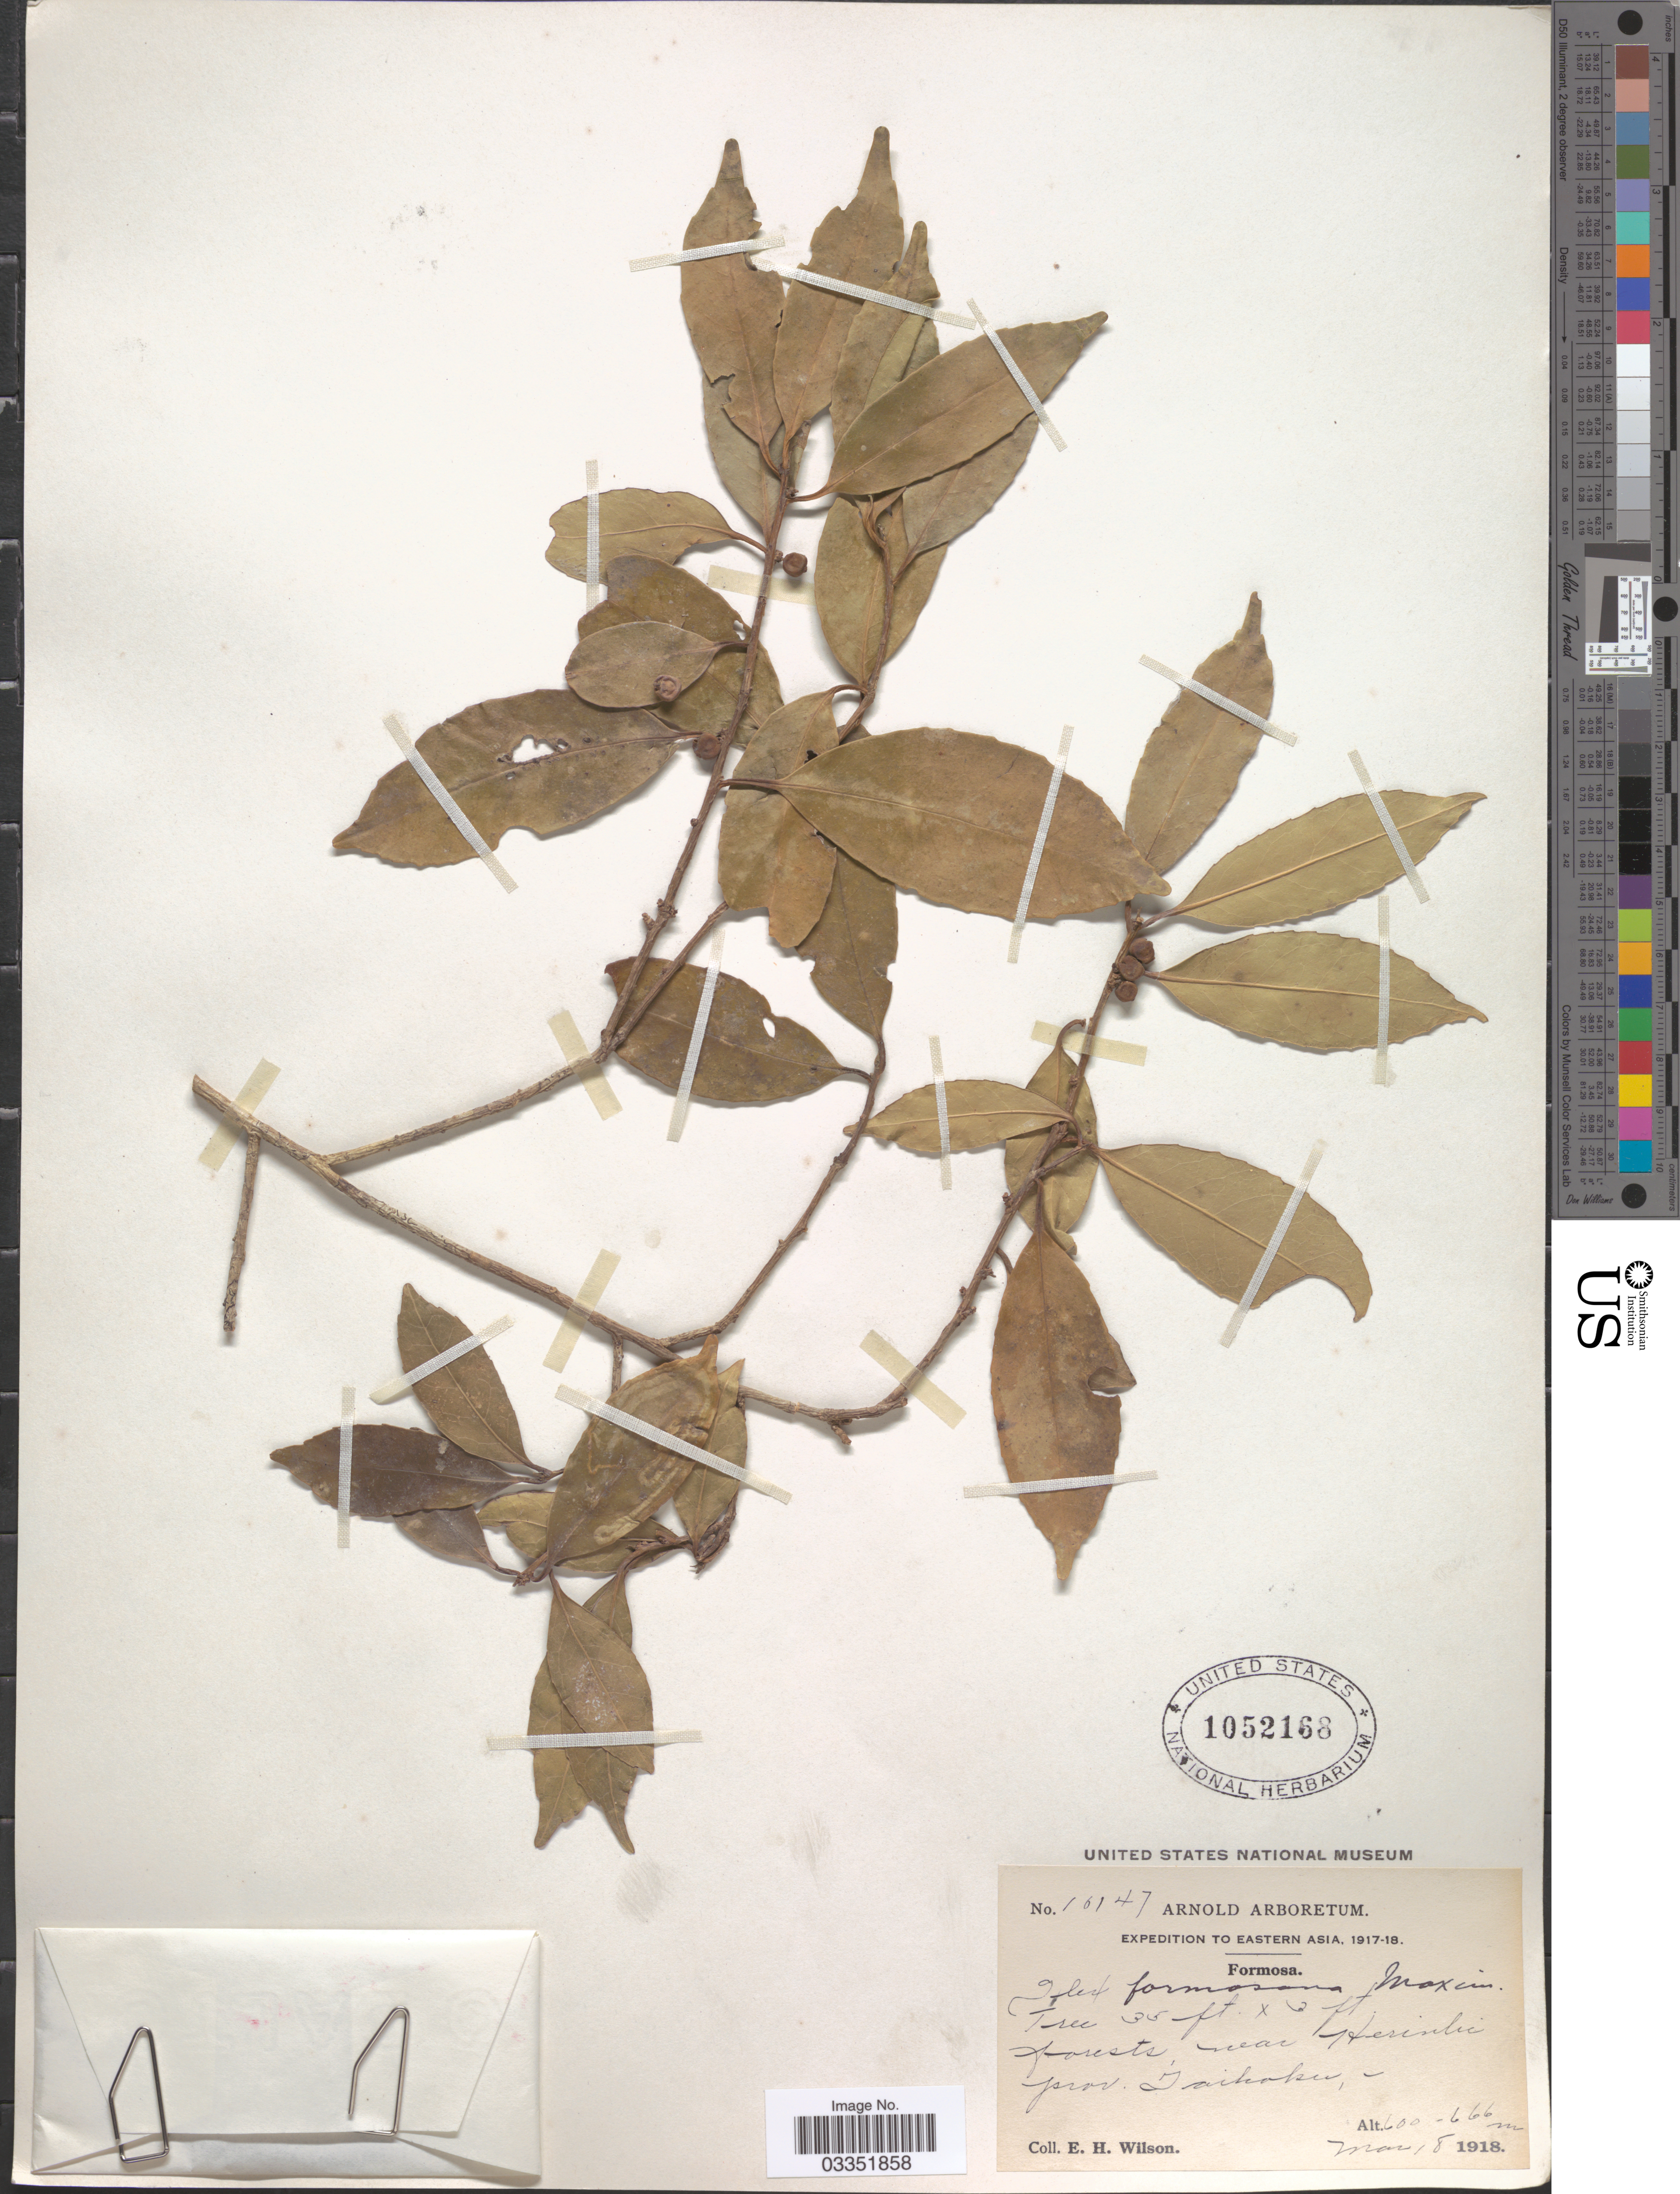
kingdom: Plantae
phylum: Tracheophyta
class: Magnoliopsida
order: Aquifoliales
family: Aquifoliaceae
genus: Ilex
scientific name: Ilex formosana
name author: Maxim.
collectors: E. Wilson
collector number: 10147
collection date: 1918-03-18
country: Taiwan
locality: Eastern Asia. Formosa. Near Herinki. prov. Taihoku.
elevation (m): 600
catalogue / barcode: US 1052168